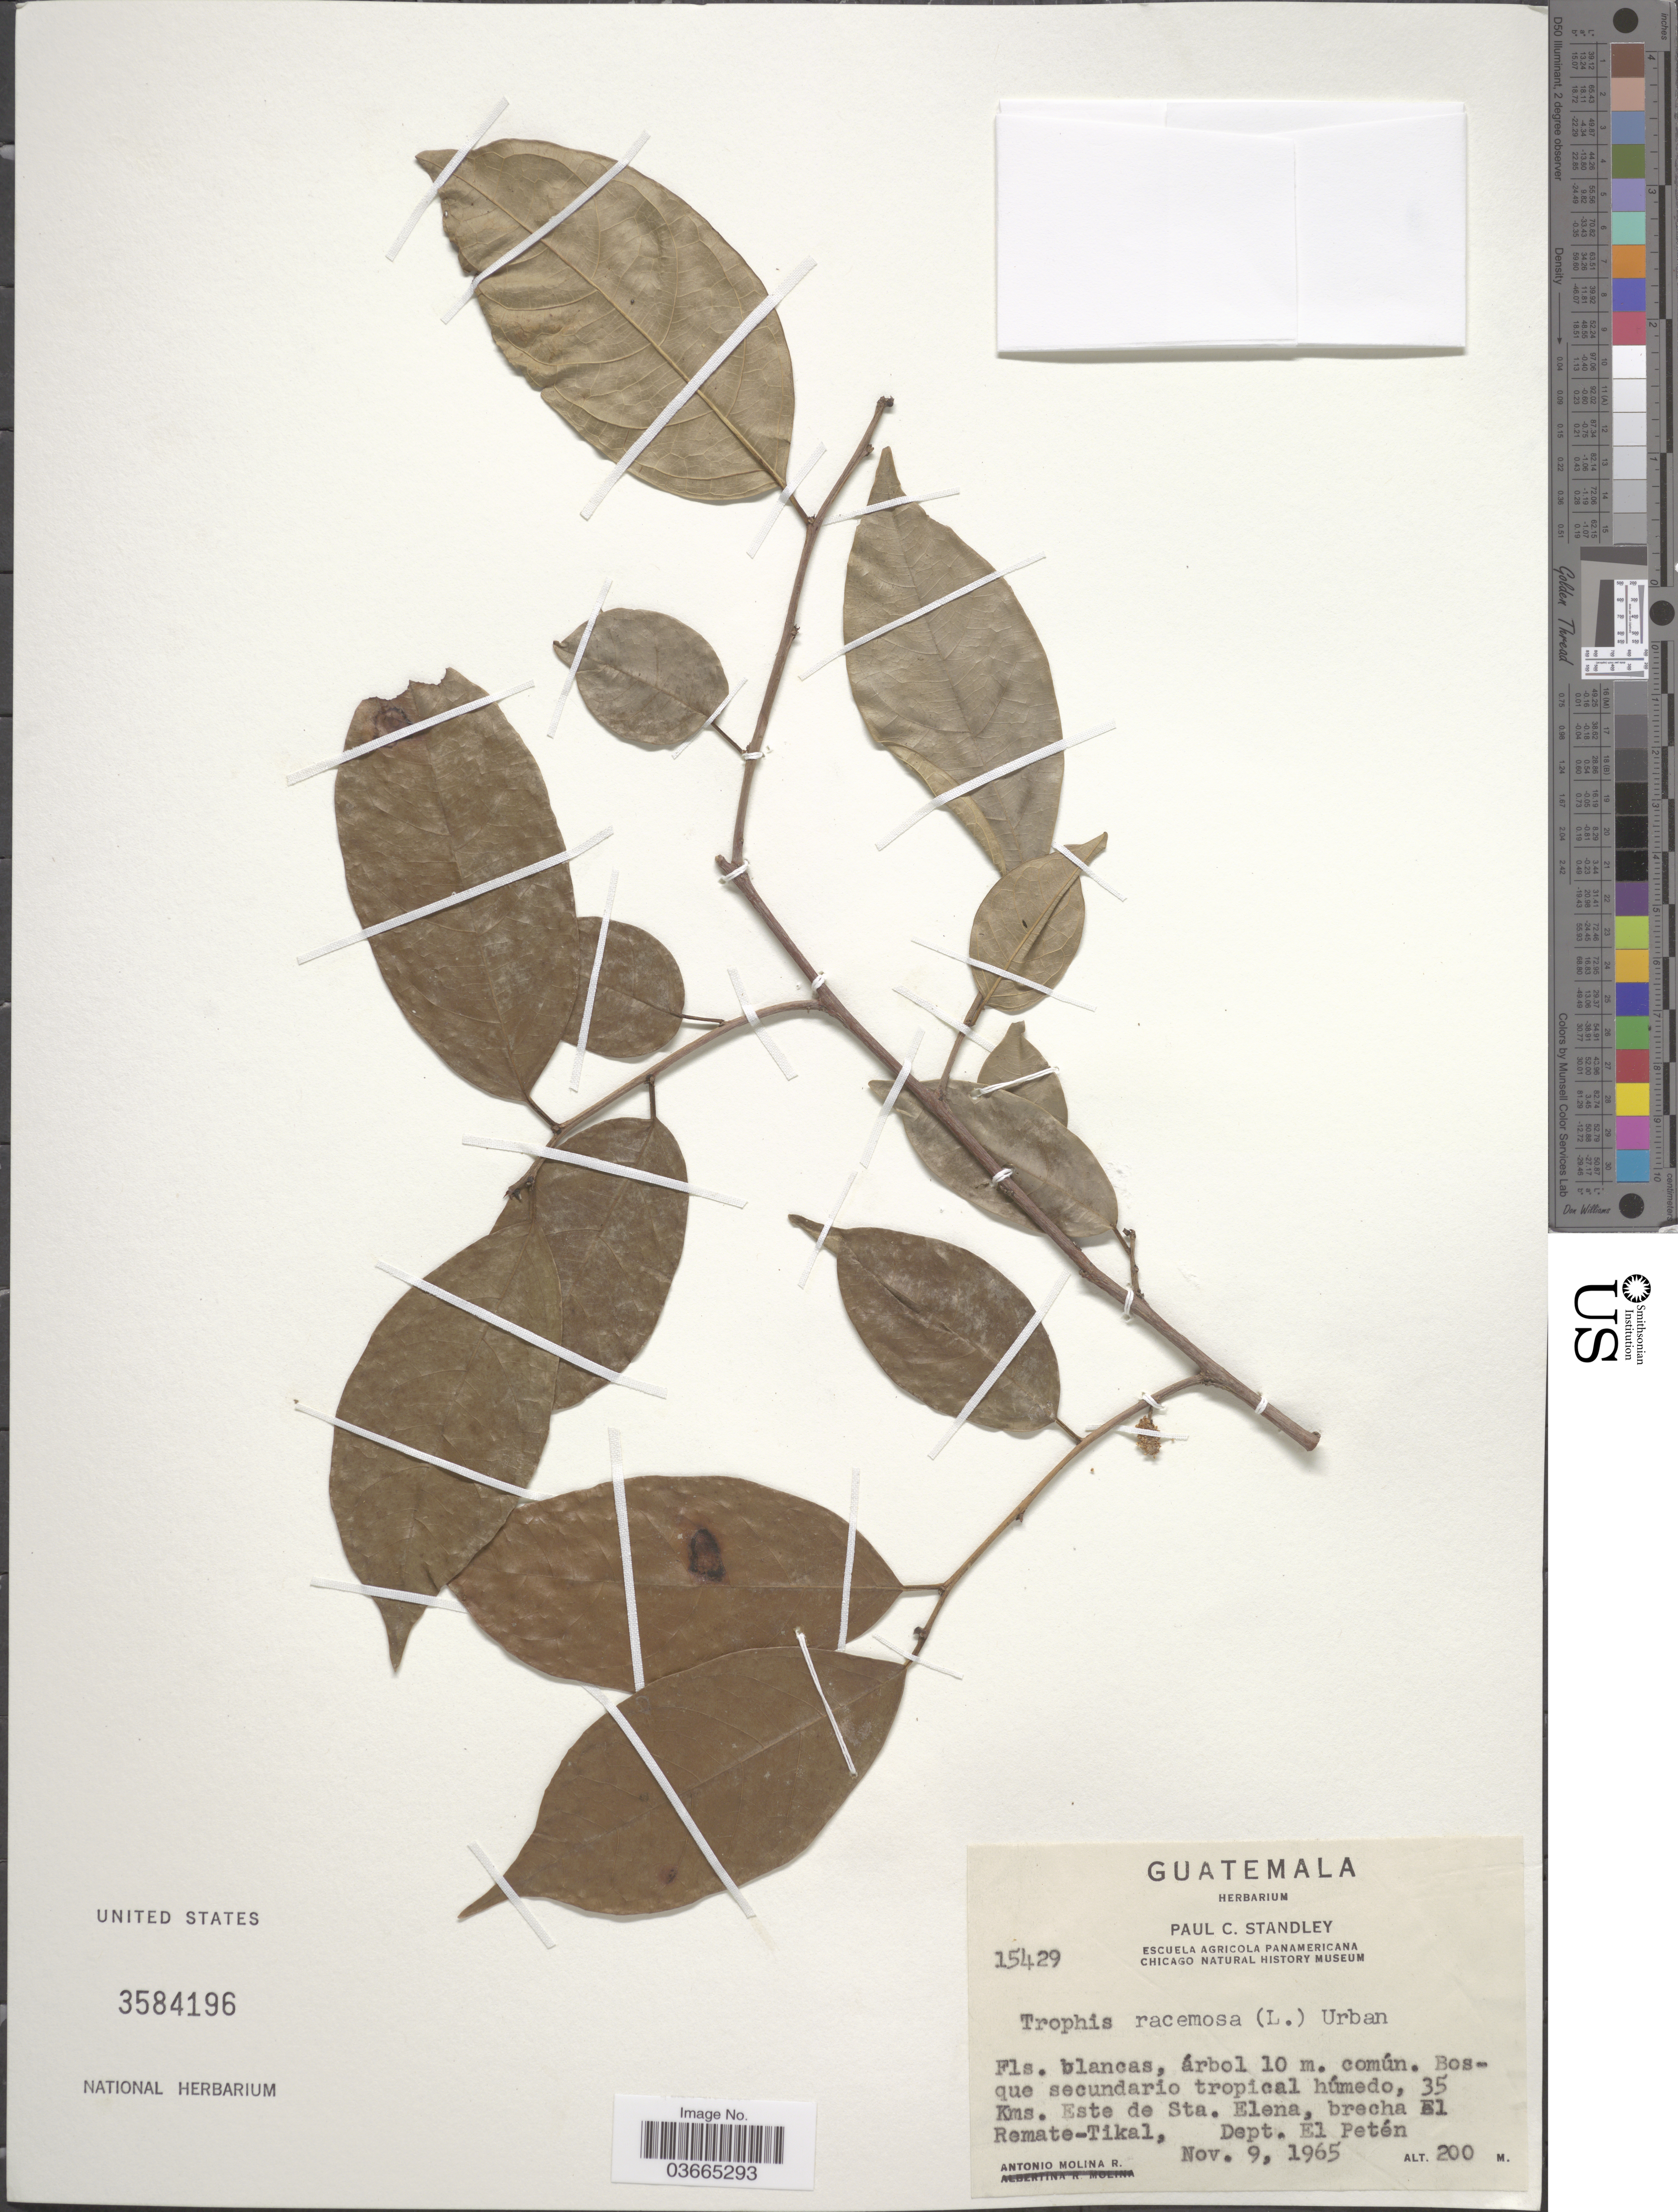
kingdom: Plantae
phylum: Tracheophyta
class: Magnoliopsida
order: Rosales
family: Moraceae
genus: Trophis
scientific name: Trophis racemosa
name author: (L.) Urb.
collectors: A. Molina R.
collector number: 15429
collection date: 1965-11-09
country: Guatemala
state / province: El Peten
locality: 35 Kms. Este de Sta. Elena, brecha El Remate-Tikal, Dept. El Petén.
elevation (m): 200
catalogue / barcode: US 3584196